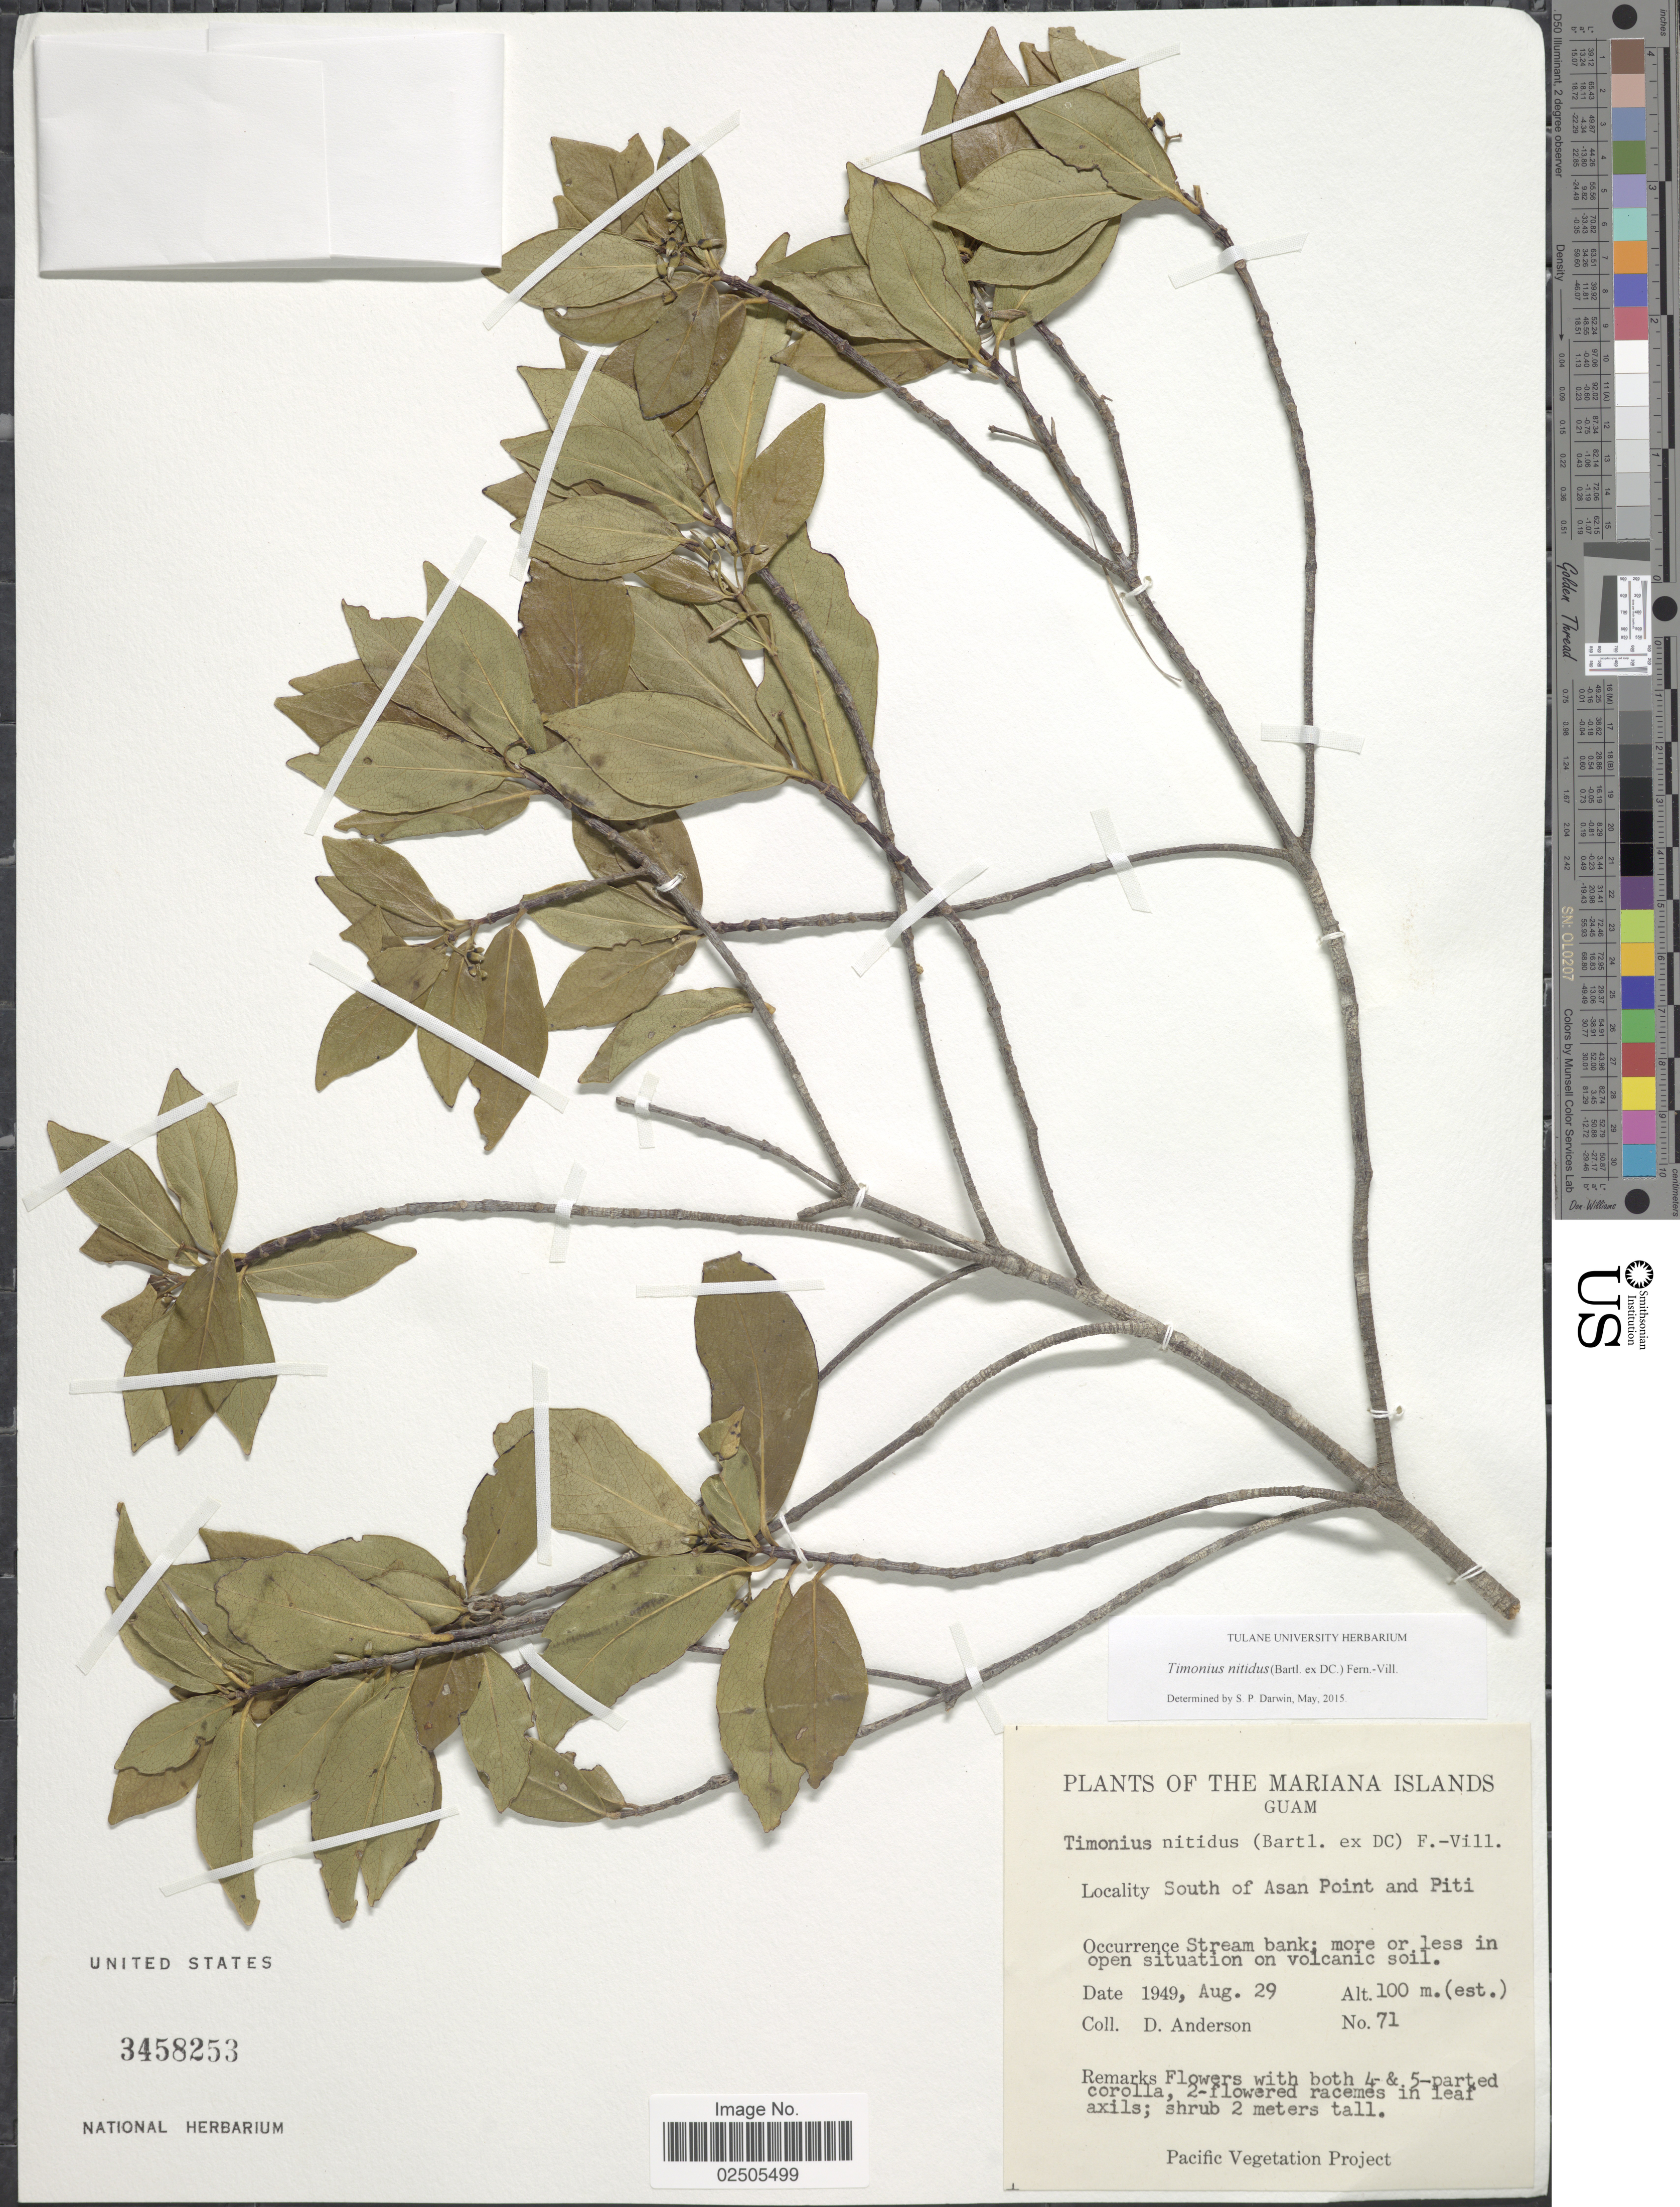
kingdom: Plantae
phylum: Tracheophyta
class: Magnoliopsida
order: Gentianales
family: Rubiaceae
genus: Timonius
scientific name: Timonius nitidus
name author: (Bartl. ex DC.) Fern.-Vill.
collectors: D. Anderson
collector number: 71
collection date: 1949-08-29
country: Guam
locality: The Mariana Islands, South of Asan Point and Piti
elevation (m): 100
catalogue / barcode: US 3458253